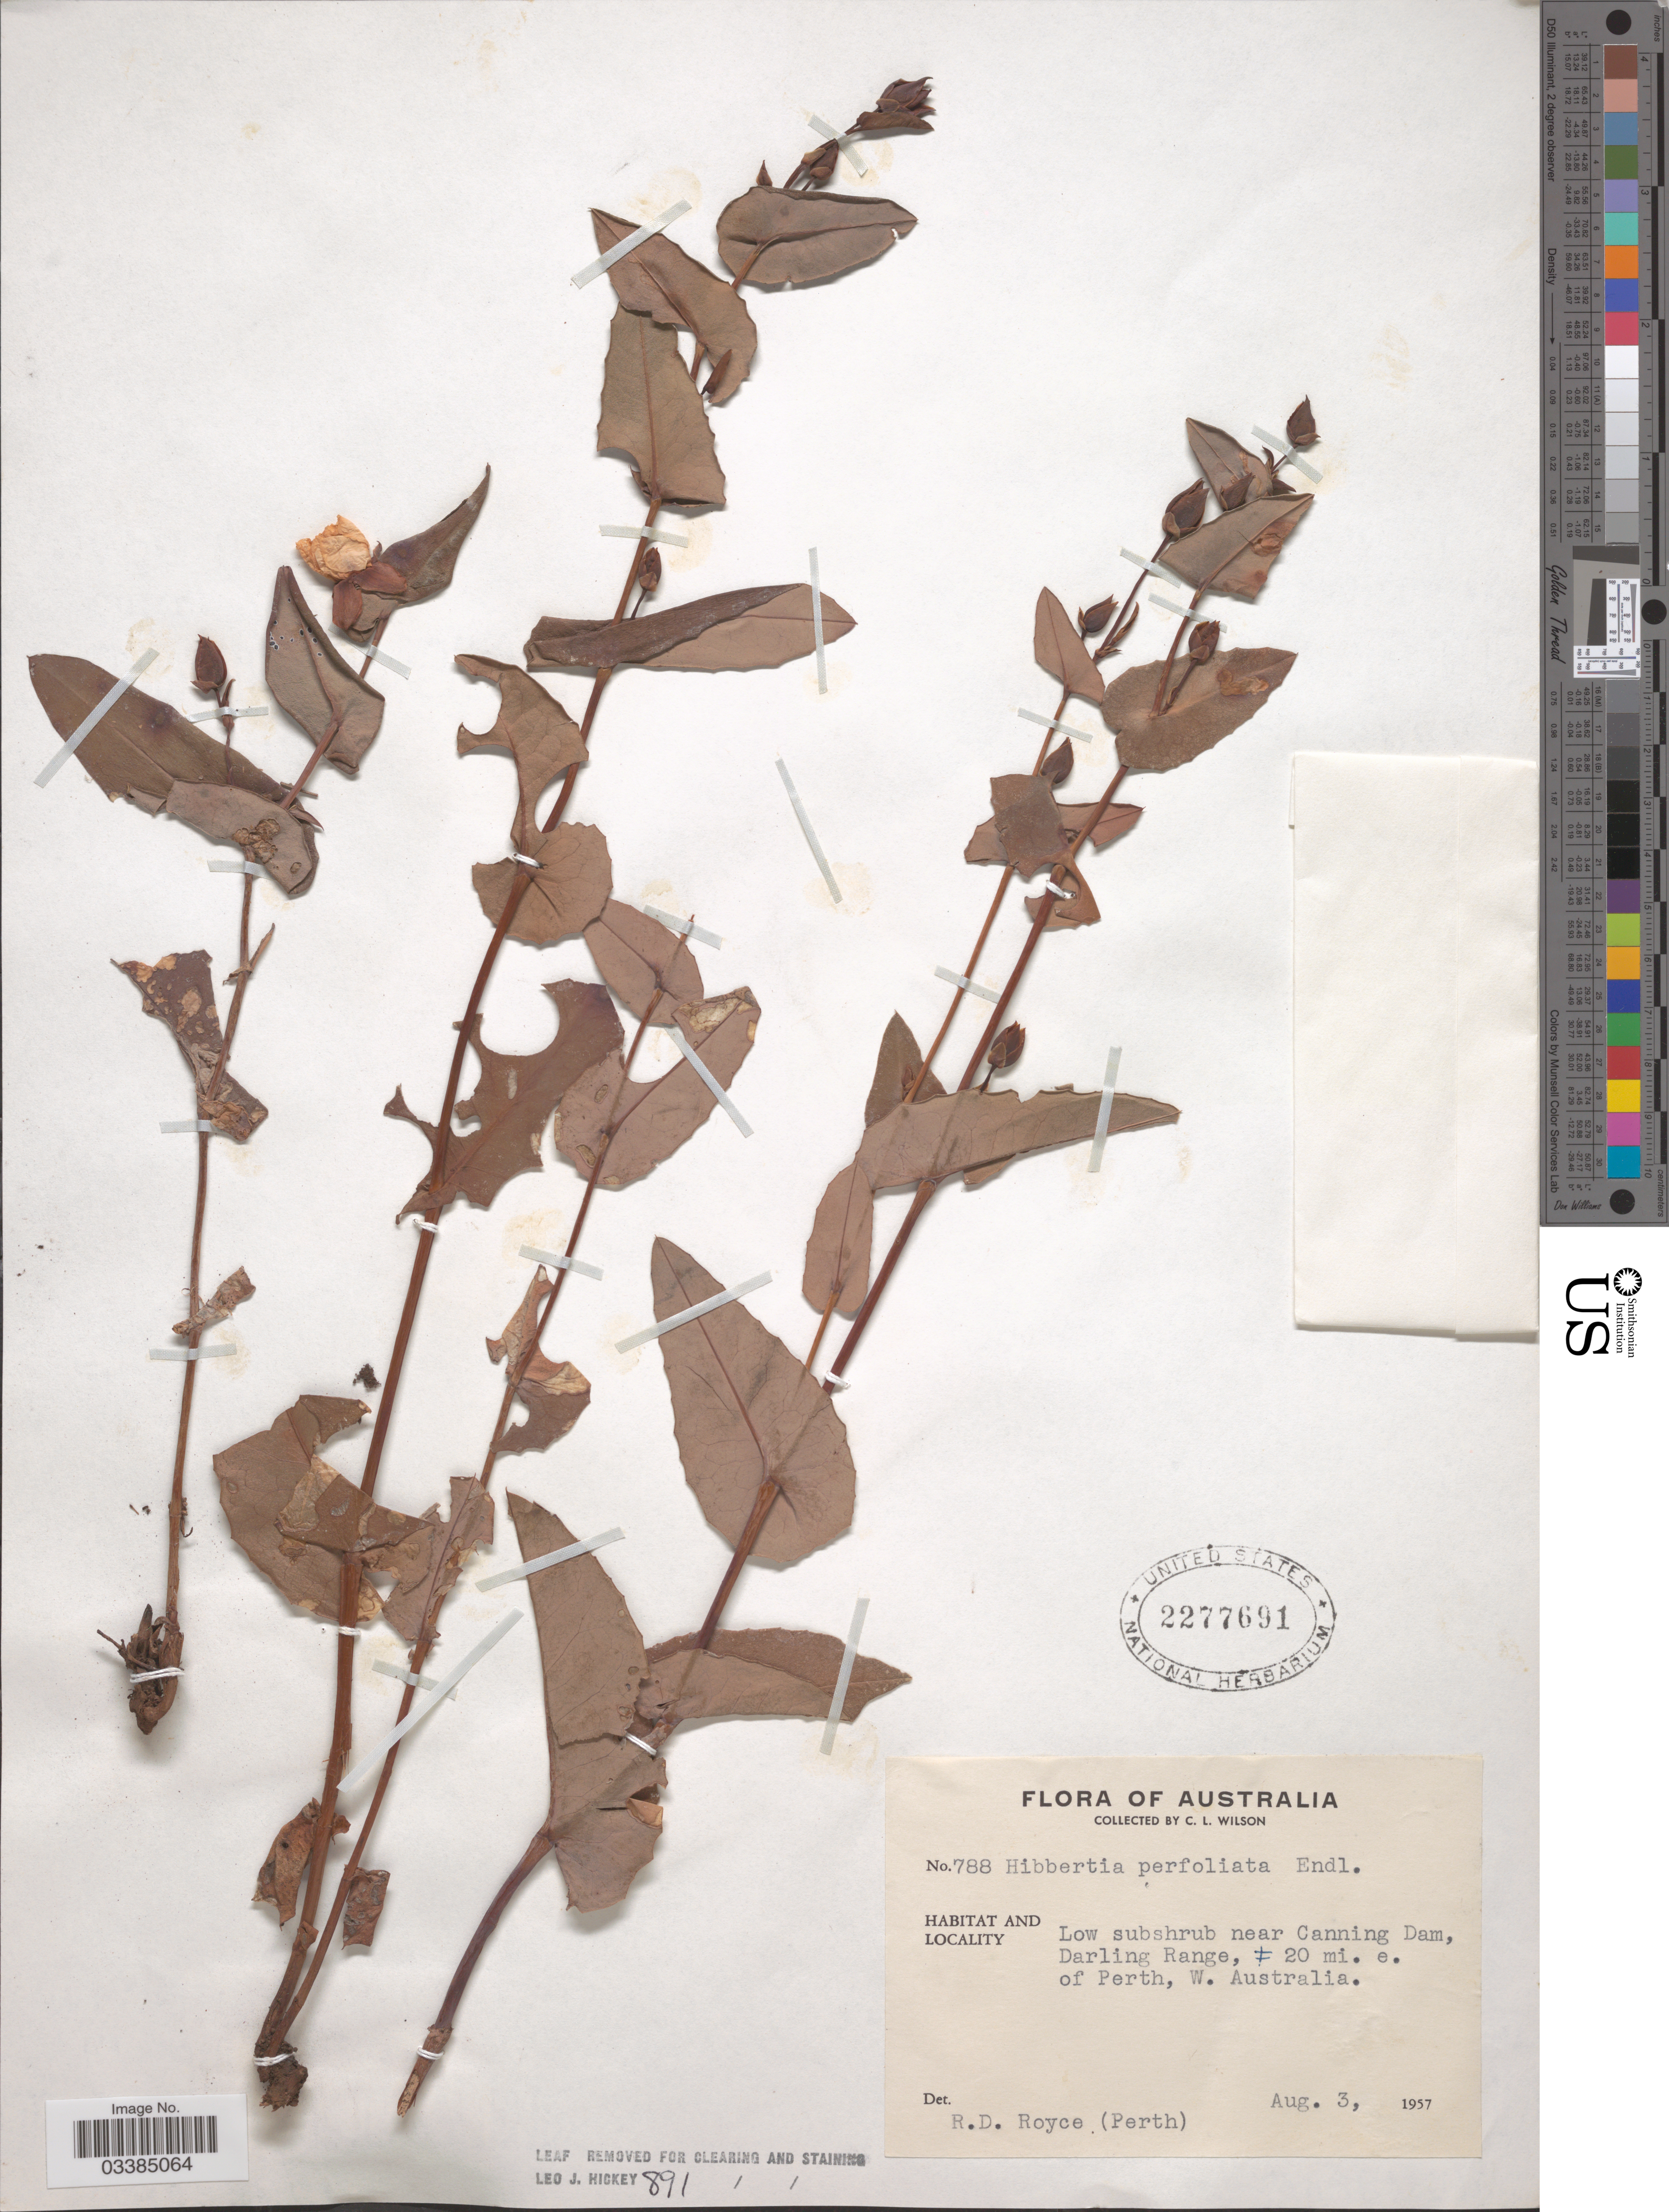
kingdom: Plantae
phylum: Tracheophyta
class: Magnoliopsida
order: Dilleniales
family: Dilleniaceae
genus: Hibbertia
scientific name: Hibbertia perfoliata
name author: Hügel ex Endl.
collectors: C. L. Wilson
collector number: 788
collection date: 1957-08-03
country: Australia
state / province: Western Australia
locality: Near Canning Dam, Darling Range, ± 20 mi. e. of Perth, W. Australia.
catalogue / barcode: US 2277691